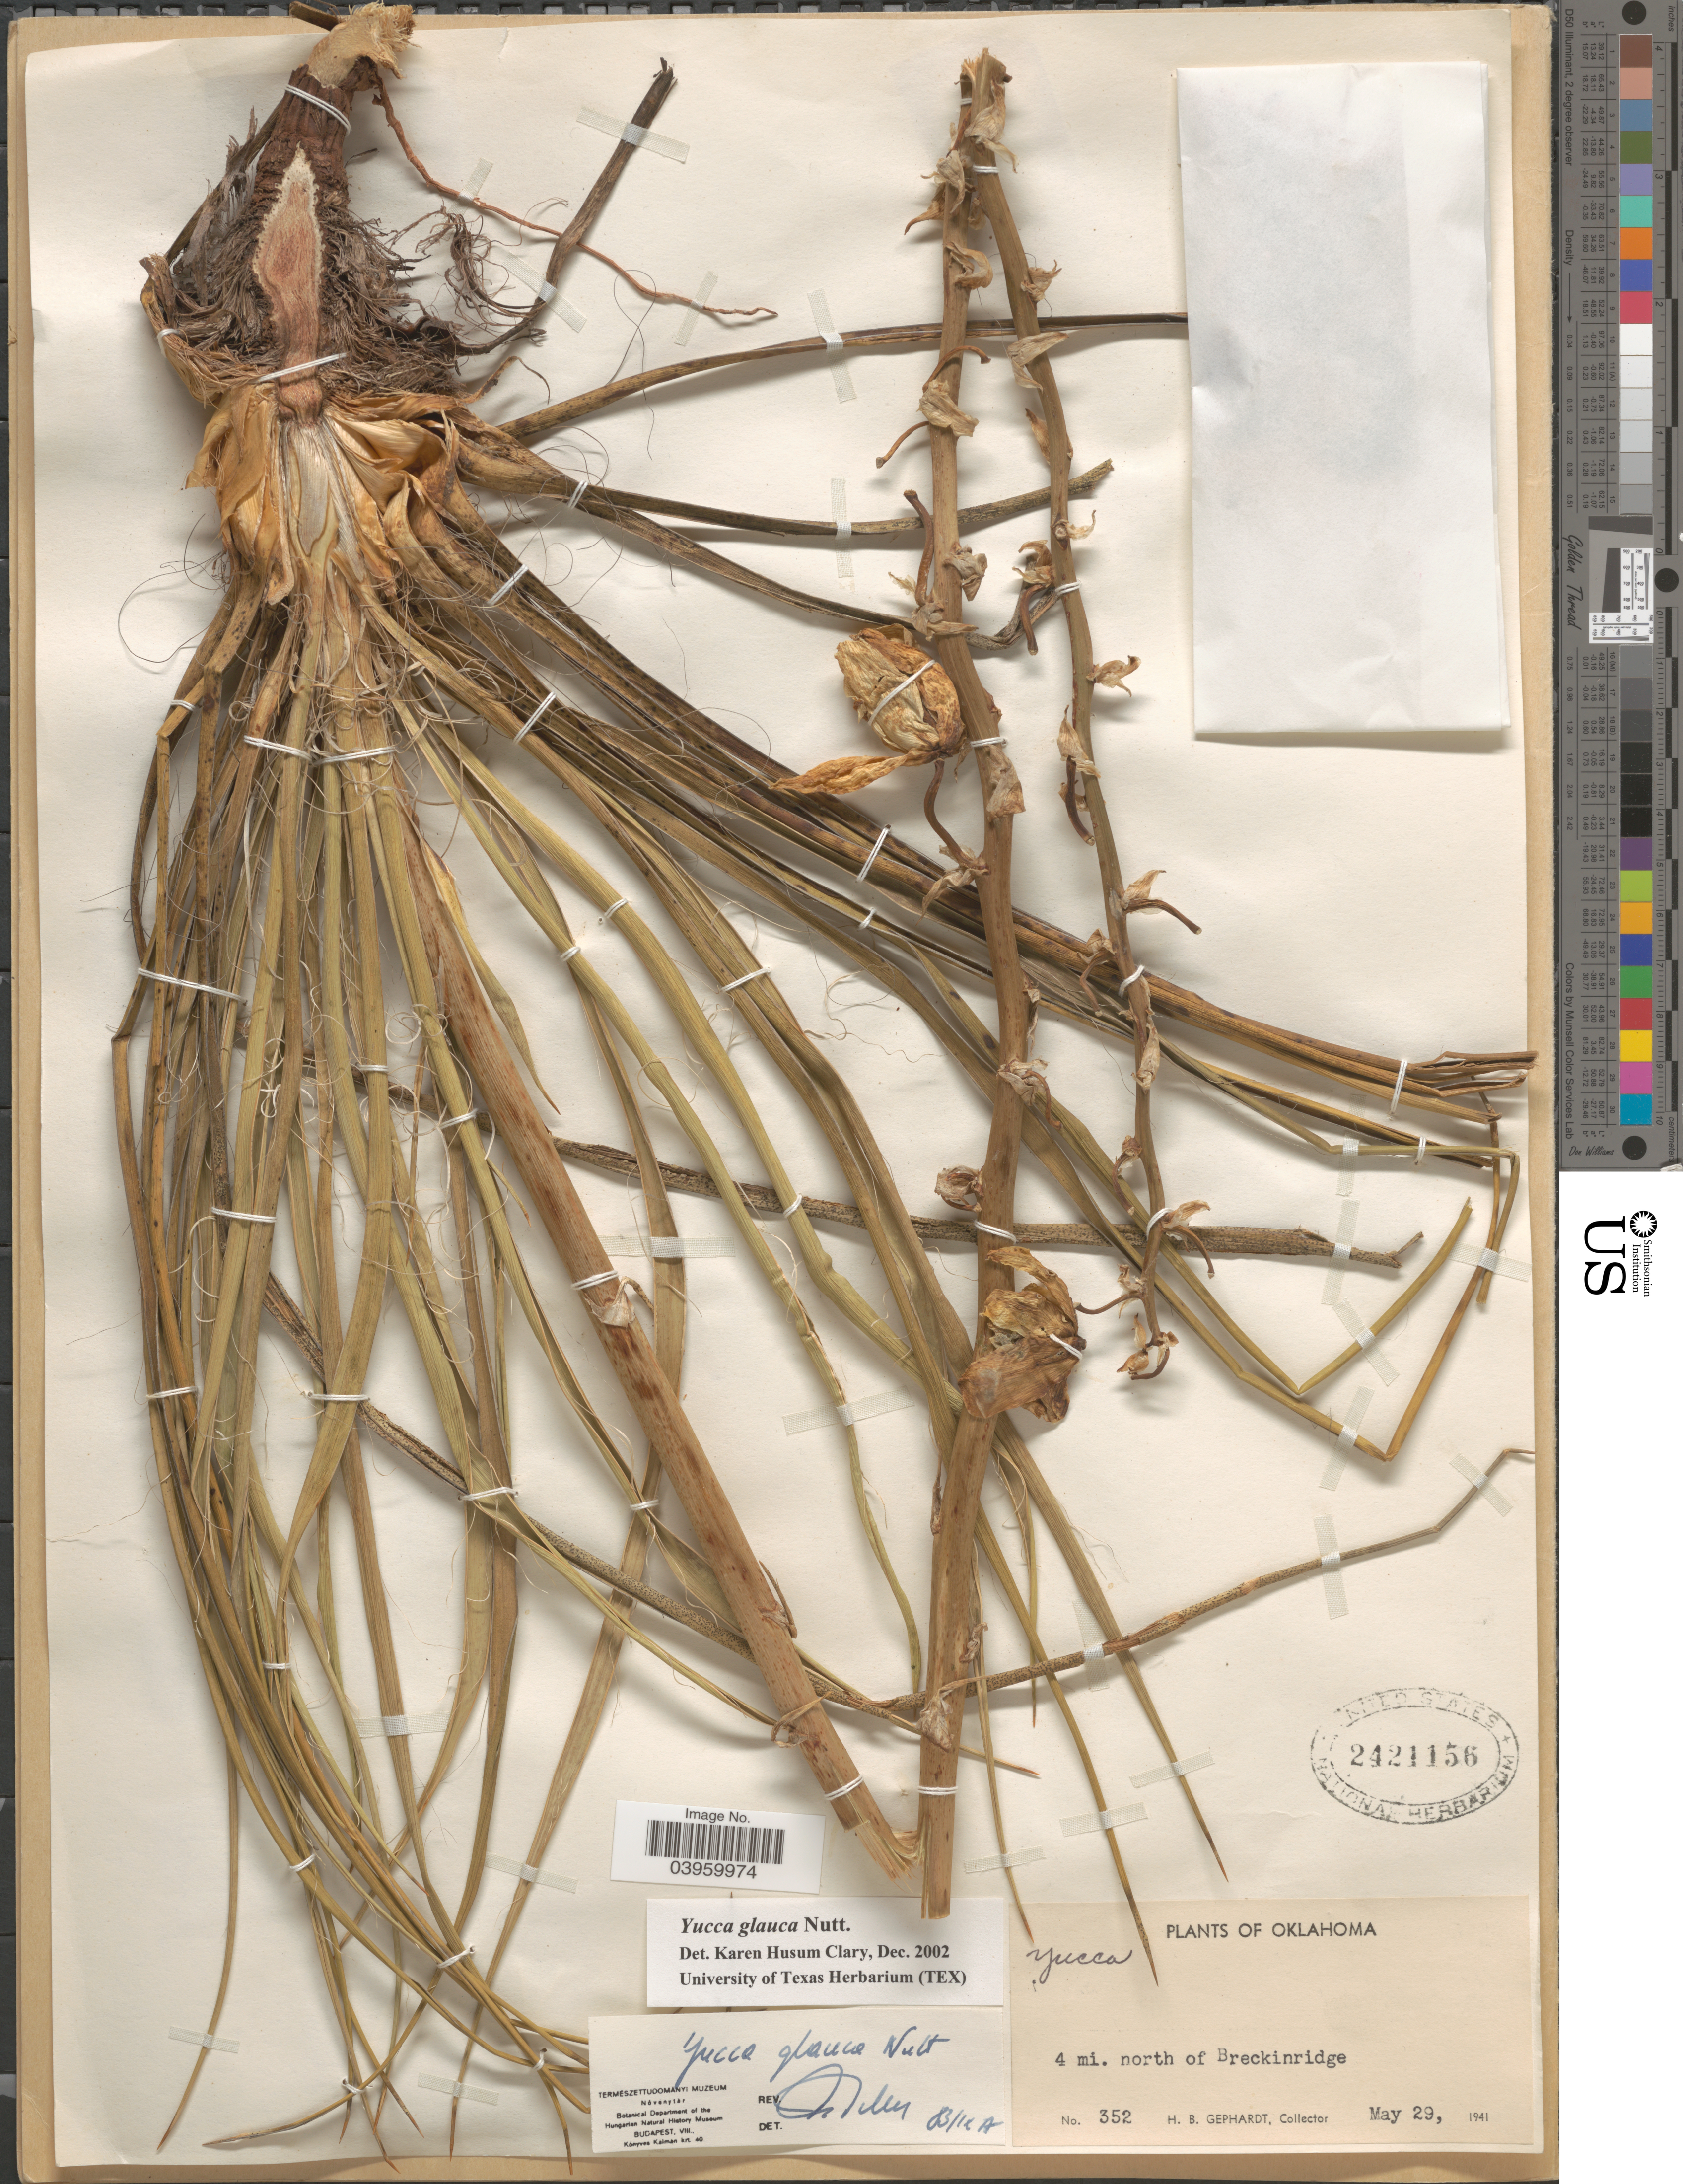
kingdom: Plantae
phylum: Tracheophyta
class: Liliopsida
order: Asparagales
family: Asparagaceae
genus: Yucca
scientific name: Yucca glauca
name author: Nutt.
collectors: H. Gephardt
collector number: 352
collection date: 1941-05-29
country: United States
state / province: Oklahoma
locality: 4 mi. north of Breckinridge.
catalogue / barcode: US 2421156